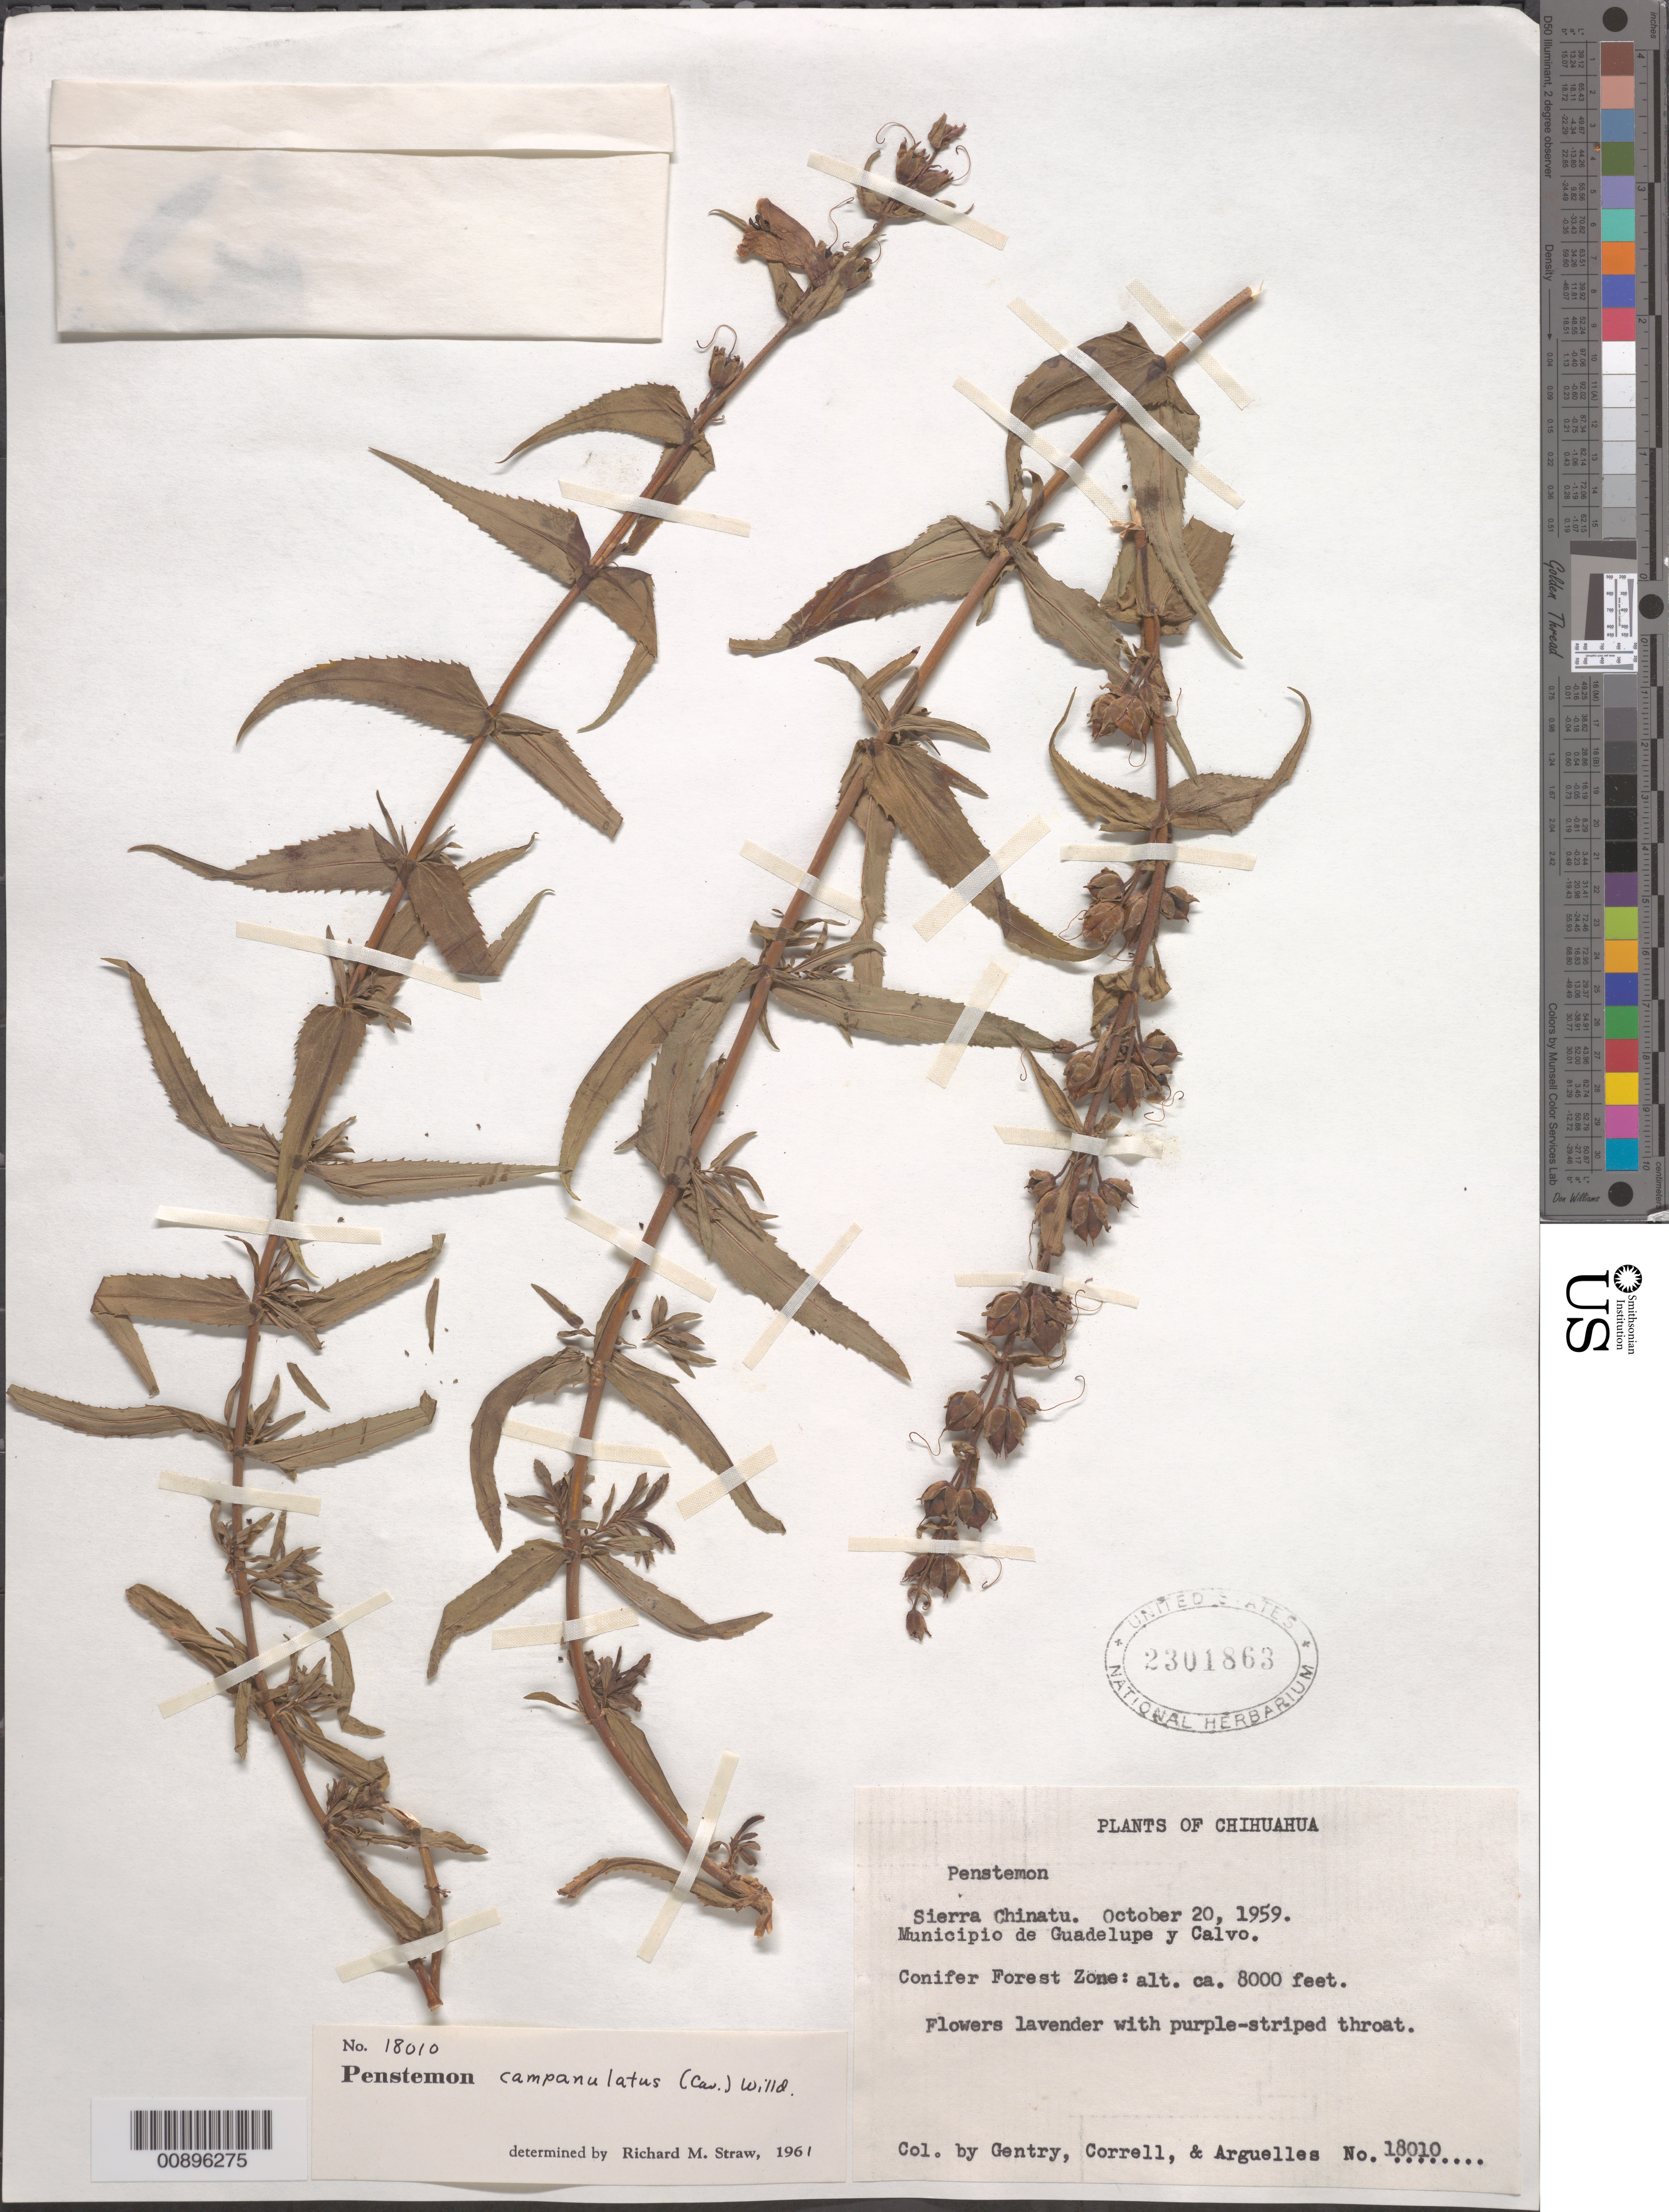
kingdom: Plantae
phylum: Tracheophyta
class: Magnoliopsida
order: Lamiales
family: Plantaginaceae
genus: Penstemon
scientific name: Penstemon campanulatus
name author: (Cav.) Willd.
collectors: Gentry, --, -- Correll & Arguelles, --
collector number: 18010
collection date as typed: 20 Oct 1959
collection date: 1959-10-20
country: Mexico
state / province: Chihuahua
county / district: Guadalupe y Calvo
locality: Sierra Chinatu, Chihuahua.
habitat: Conifer Forest Zone.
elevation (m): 2438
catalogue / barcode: US 2301863